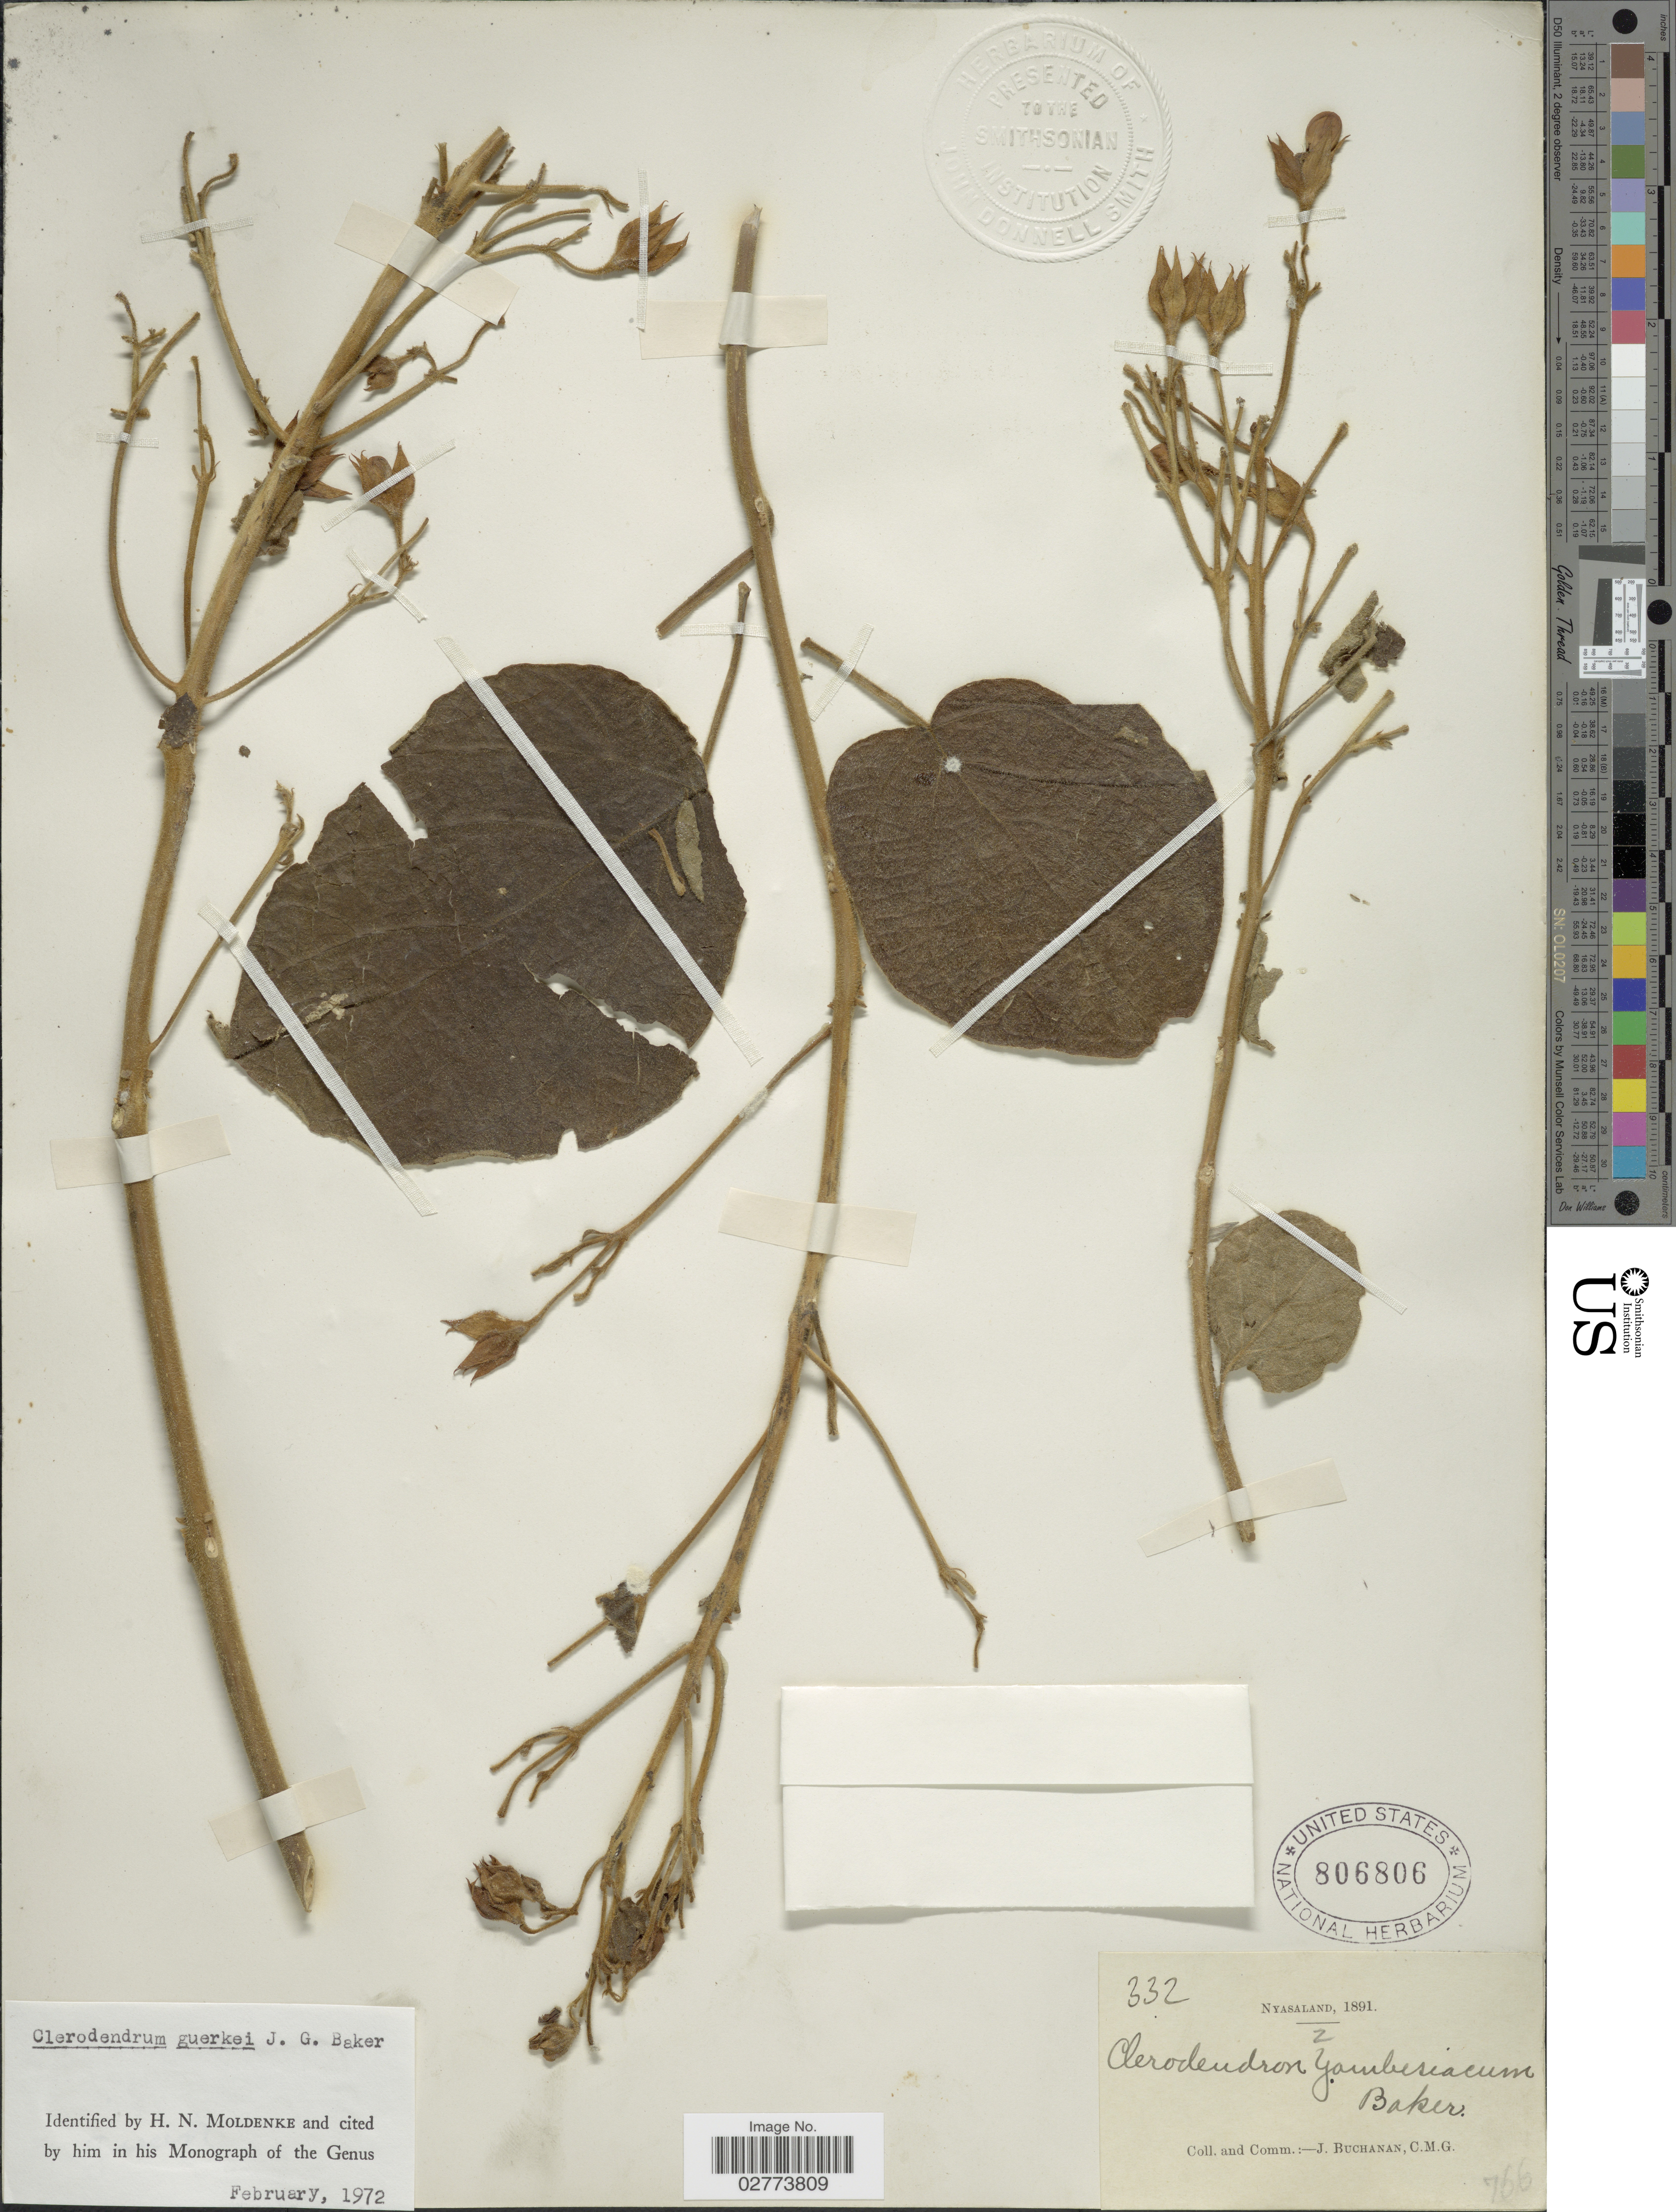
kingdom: Plantae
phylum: Tracheophyta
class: Magnoliopsida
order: Lamiales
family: Lamiaceae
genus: Clerodendrum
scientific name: Clerodendrum guerkei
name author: Baker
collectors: J. Buchanan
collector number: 332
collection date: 1891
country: Malawi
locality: Nyasaland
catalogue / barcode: US 806806